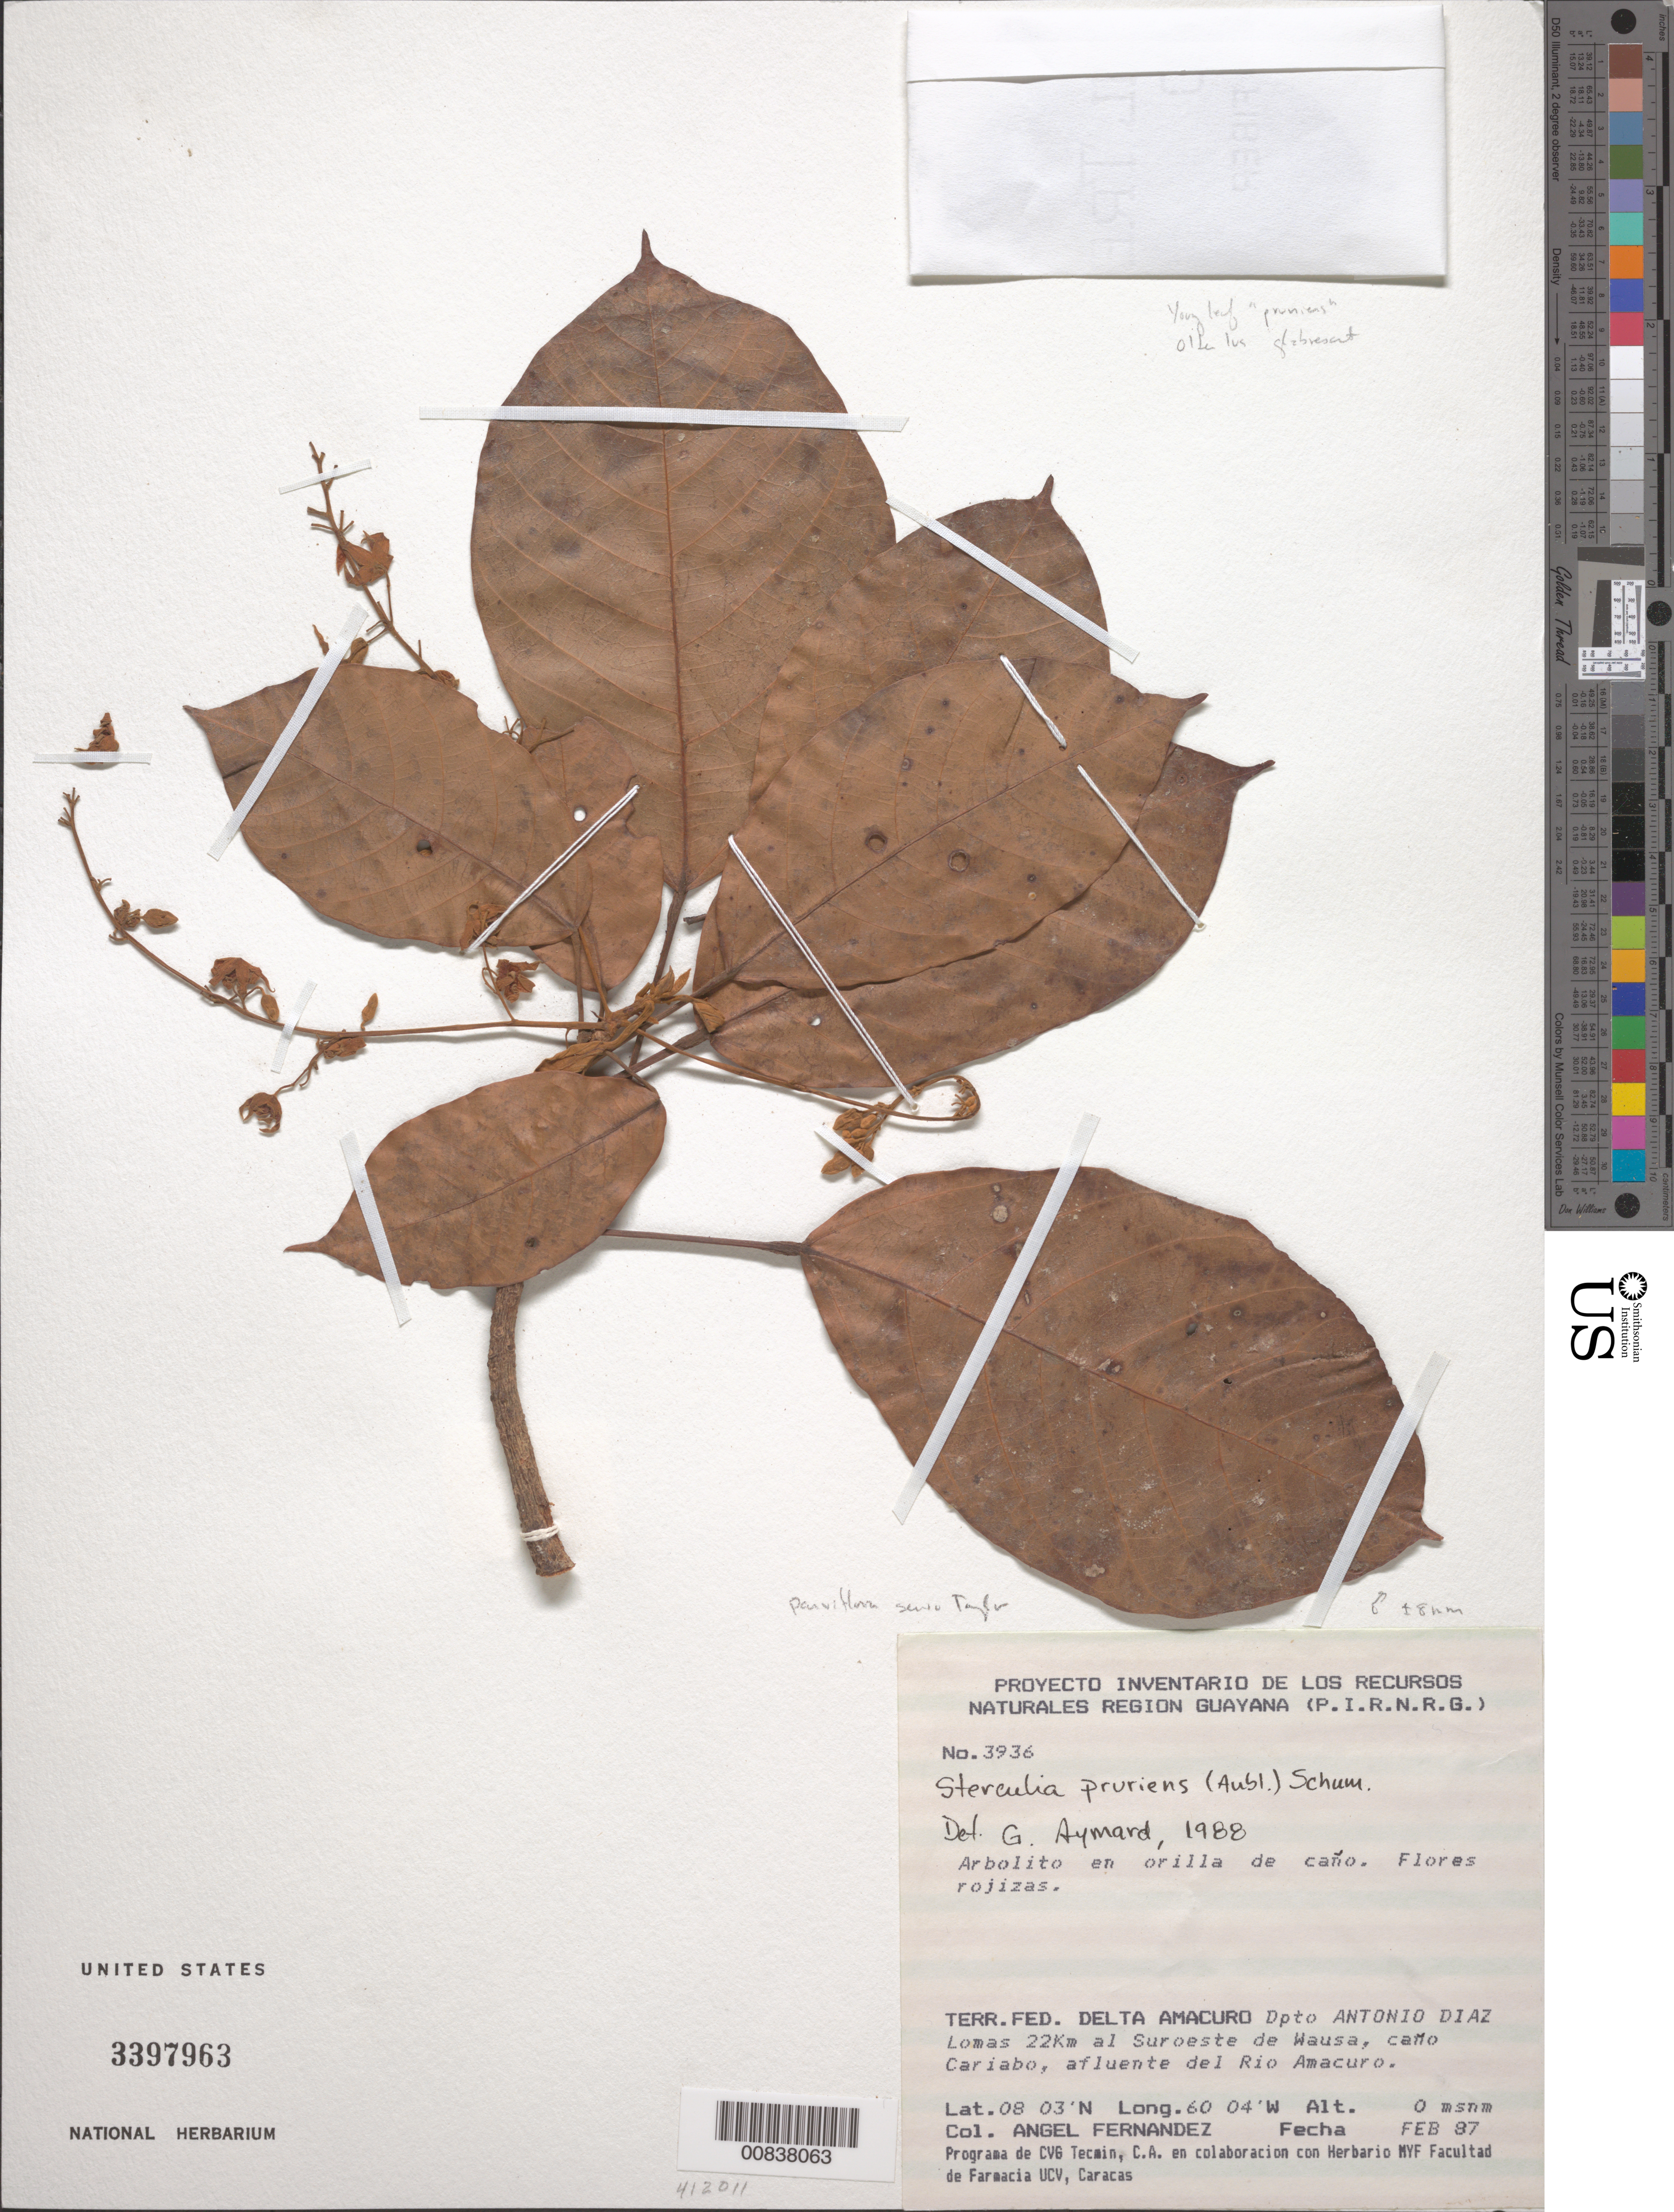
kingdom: Plantae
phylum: Tracheophyta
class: Magnoliopsida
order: Malvales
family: Malvaceae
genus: Sterculia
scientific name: Sterculia pruriens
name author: (Aubl.) K. Schum.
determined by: Aymard C., G. A., (PORT), Univ. Nac. Exp. de los Llanos Ezequiel Zamora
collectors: A. Fernández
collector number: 3936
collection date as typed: Feb-88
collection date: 1988-02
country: Venezuela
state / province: Delta Amacuro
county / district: Antonio Díaz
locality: Wausa, 22 km SW de; caño Cariabo, afluente del Río Amacuro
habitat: Lomas, en orilla de cano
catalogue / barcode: US 3397963